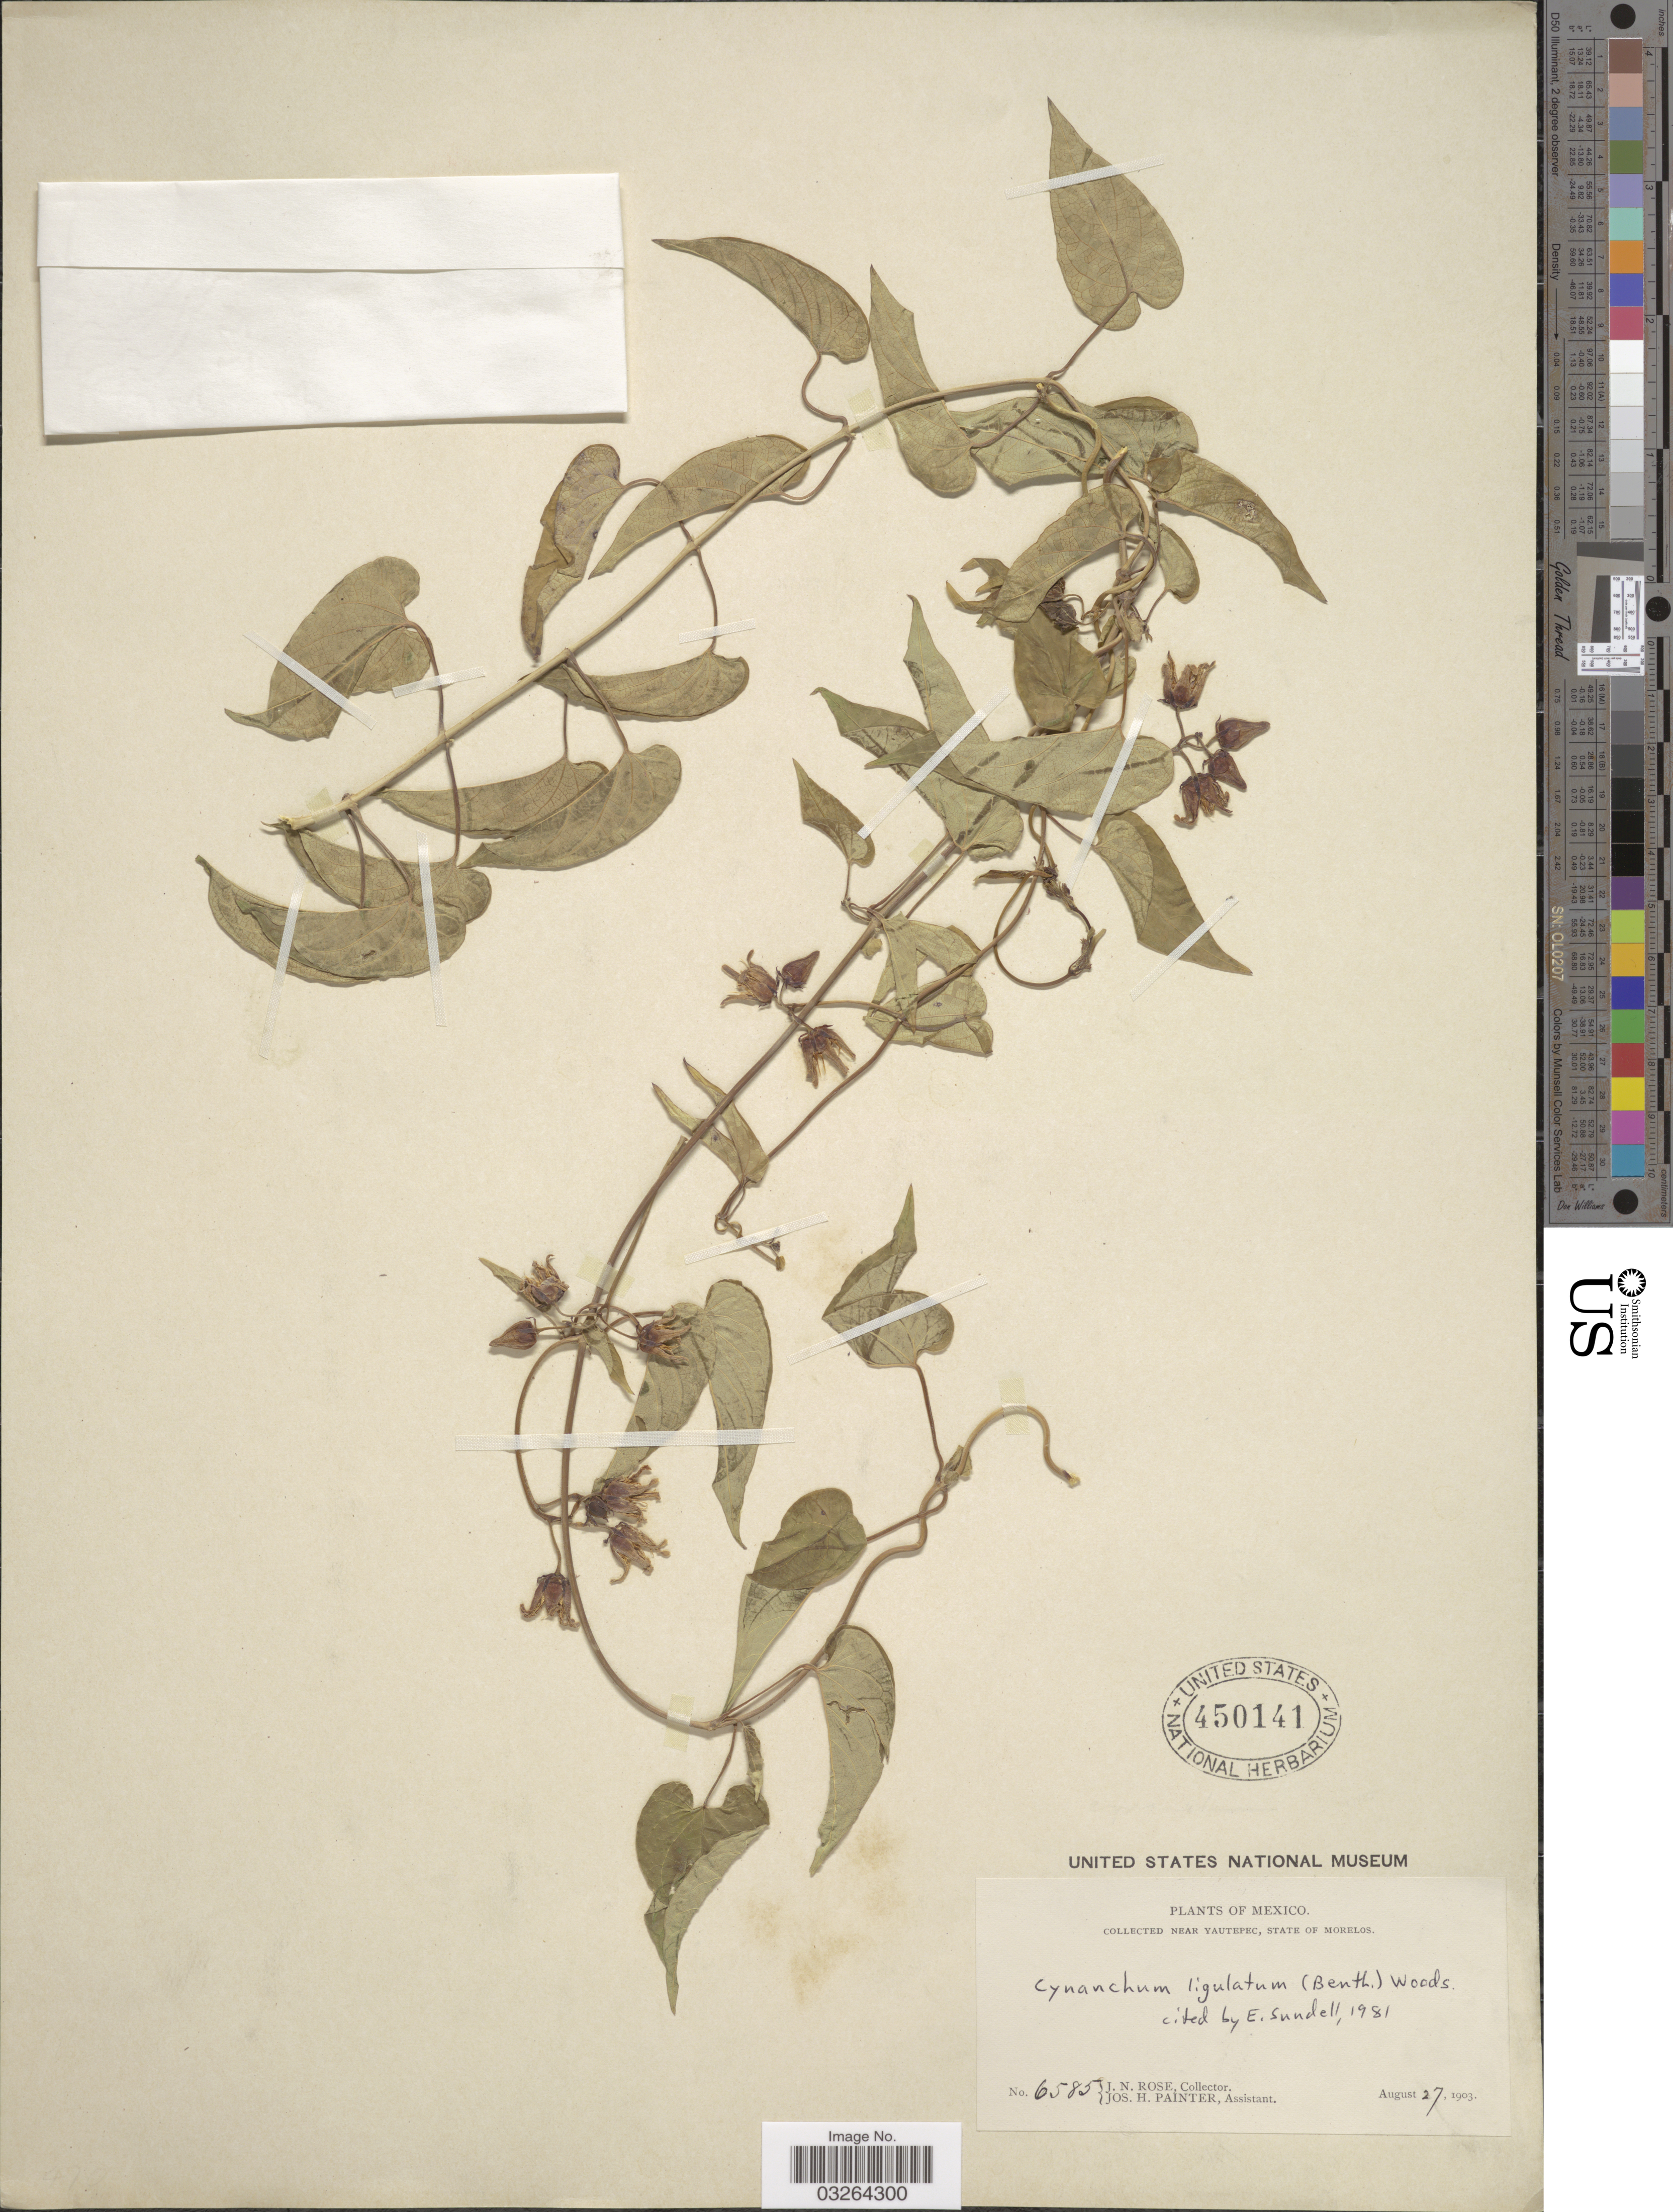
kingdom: Plantae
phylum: Tracheophyta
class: Magnoliopsida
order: Gentianales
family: Apocynaceae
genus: Cynanchum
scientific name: Cynanchum ligulatum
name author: (Benth.) Woodson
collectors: J. N. Rose & J. H. Painter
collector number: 6585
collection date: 1903-08-27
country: Mexico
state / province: Morelos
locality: Collected near Yautepec.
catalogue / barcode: US 450141